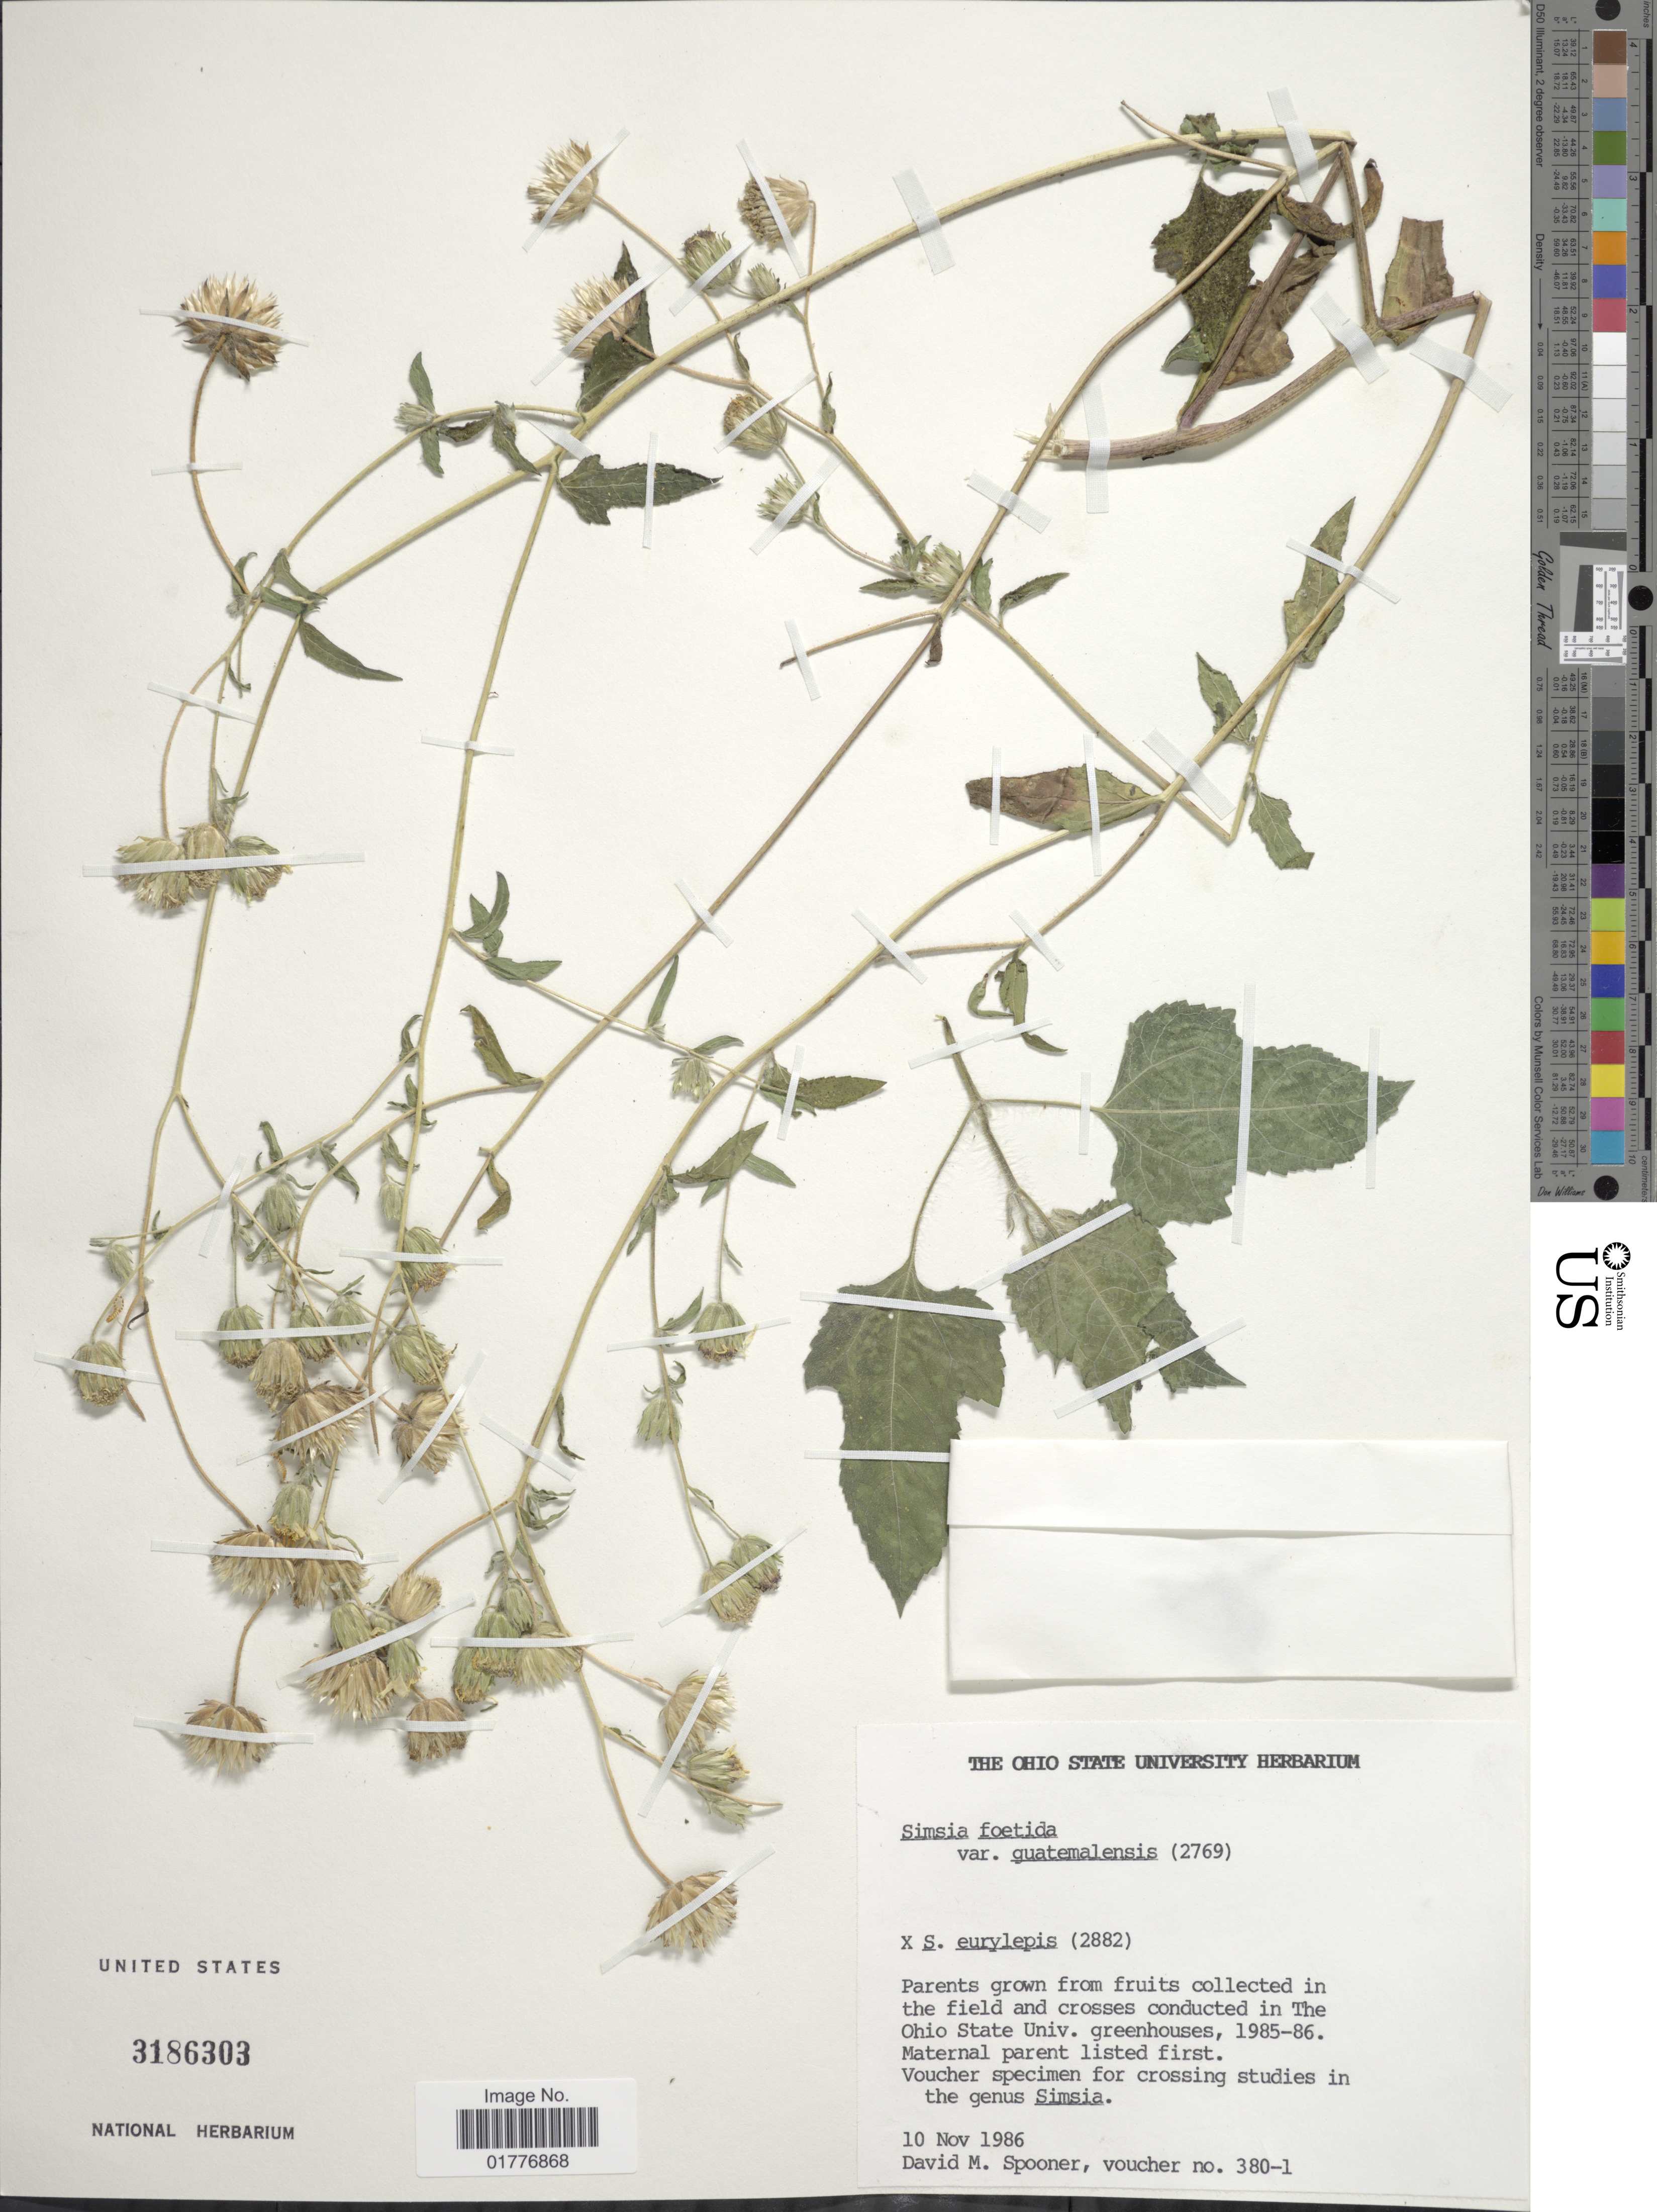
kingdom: Plantae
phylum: Tracheophyta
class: Magnoliopsida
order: Asterales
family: Asteraceae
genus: Simsia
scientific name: Simsia foetida var. foetida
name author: (Cav.) S.F. Blake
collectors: D. Spooner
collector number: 380-1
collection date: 1986-11-10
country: United States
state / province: Ohio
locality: In the field and crosses conducted in the Ohio State Univ. greenhouses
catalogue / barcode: US 3186303